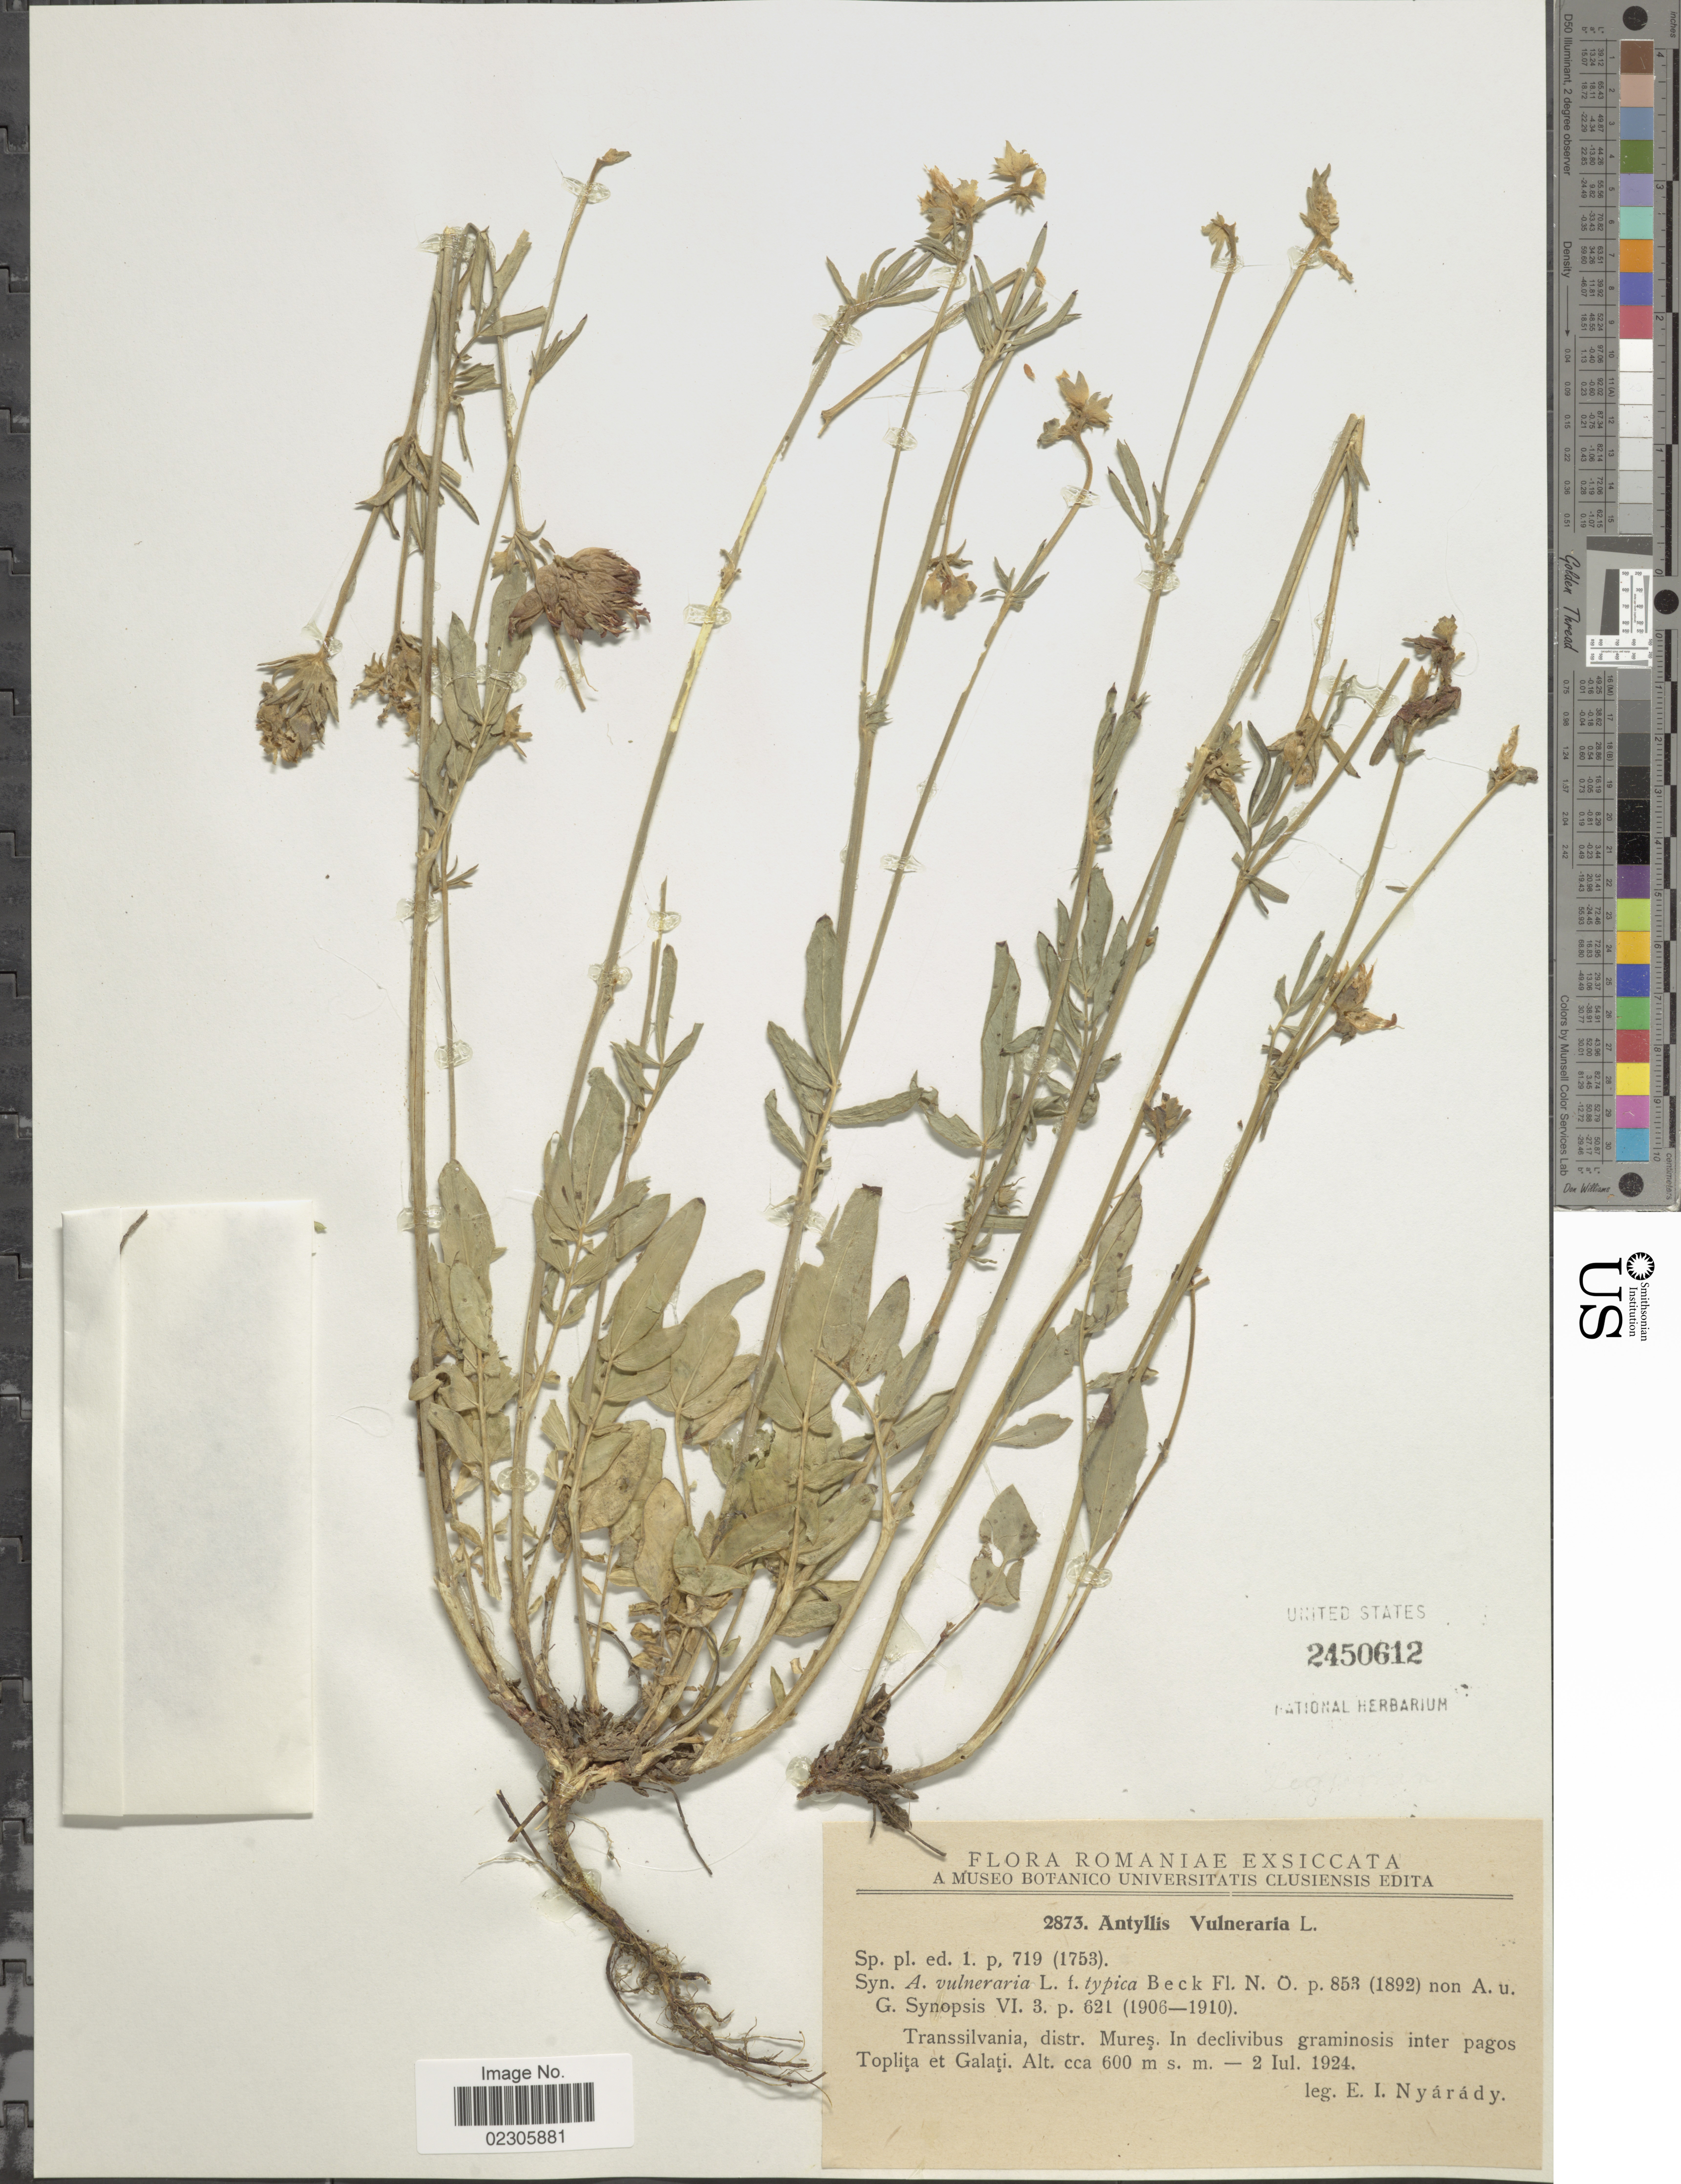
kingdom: Plantae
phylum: Tracheophyta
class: Magnoliopsida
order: Fabales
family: Fabaceae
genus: Anthyllis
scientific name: Anthyllis vulneraria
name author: L.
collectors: E. Nyarady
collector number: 2873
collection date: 1924-07-02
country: Romania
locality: Transsilvania, distr. Mures. In declivibus graminosis inter pagos Toplita et Galati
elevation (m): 600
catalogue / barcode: US 2450612